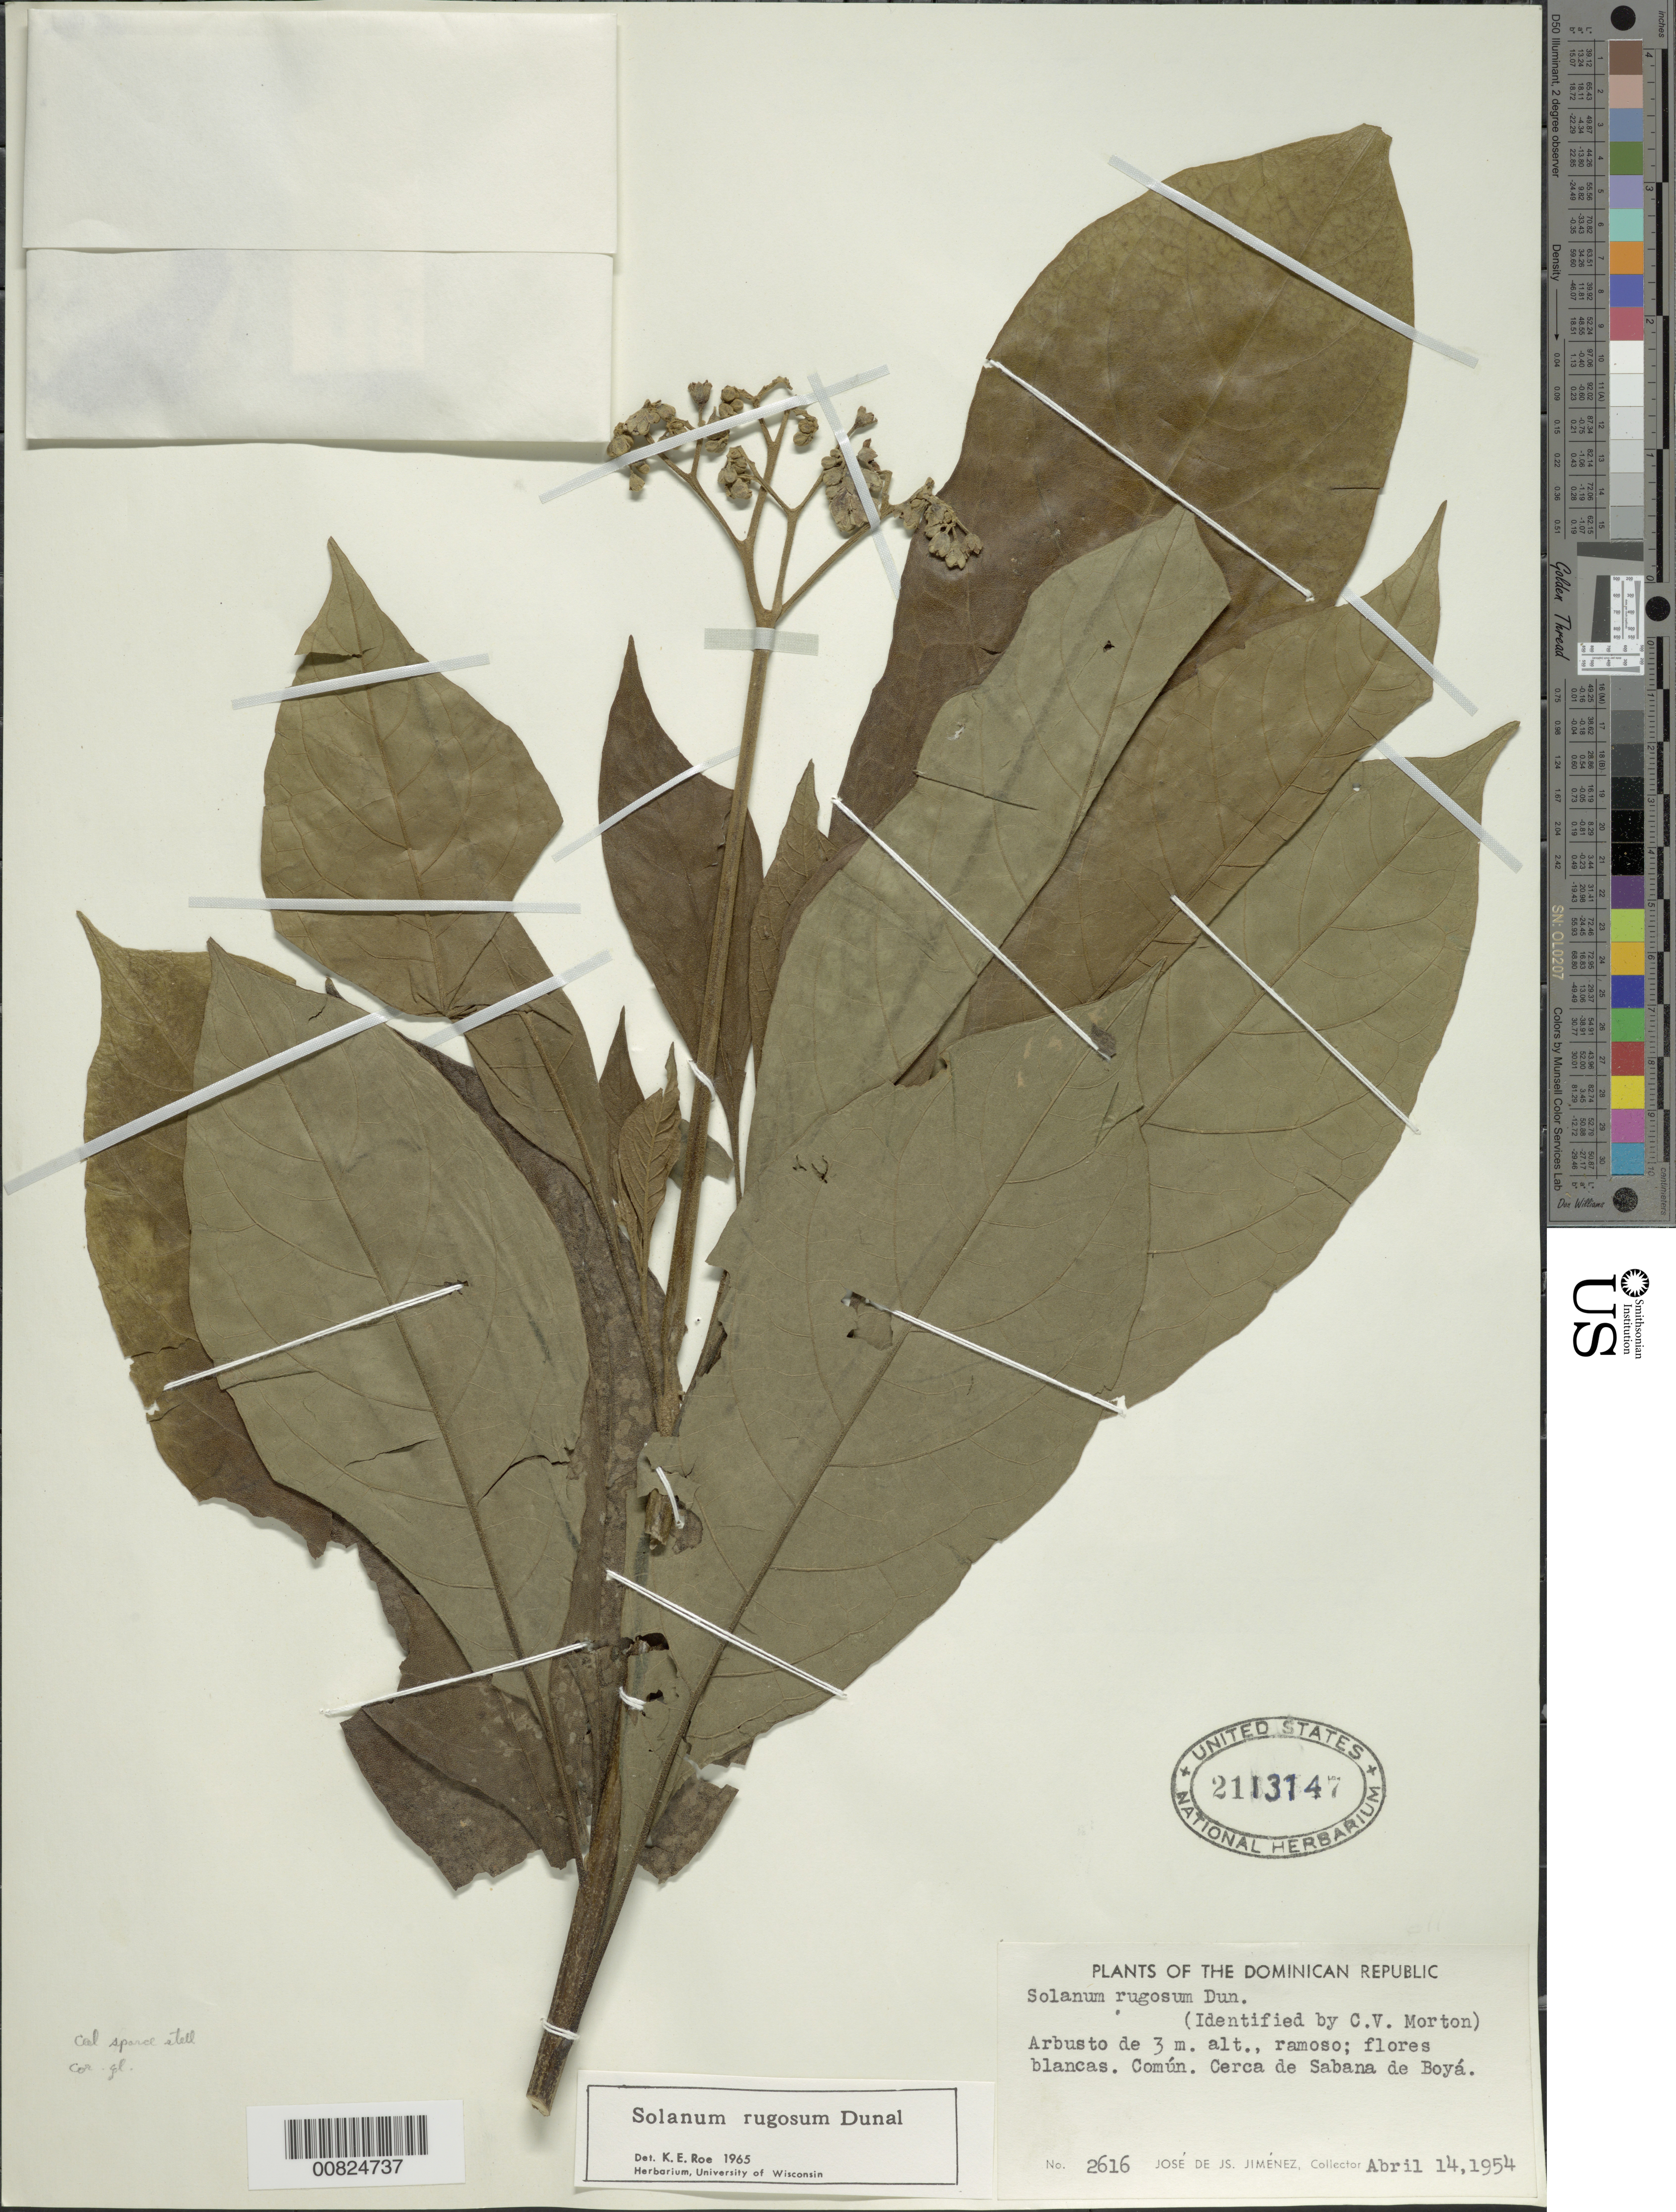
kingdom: Plantae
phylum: Tracheophyta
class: Magnoliopsida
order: Solanales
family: Solanaceae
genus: Solanum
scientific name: Solanum rugosum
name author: Dunal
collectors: J. J. Jiménez Almonte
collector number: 2616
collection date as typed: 14 Apr 1954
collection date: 1954-04-14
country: Dominican Republic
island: Hispaniola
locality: Cerca de Sabana de Boyá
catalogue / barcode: US 2112147